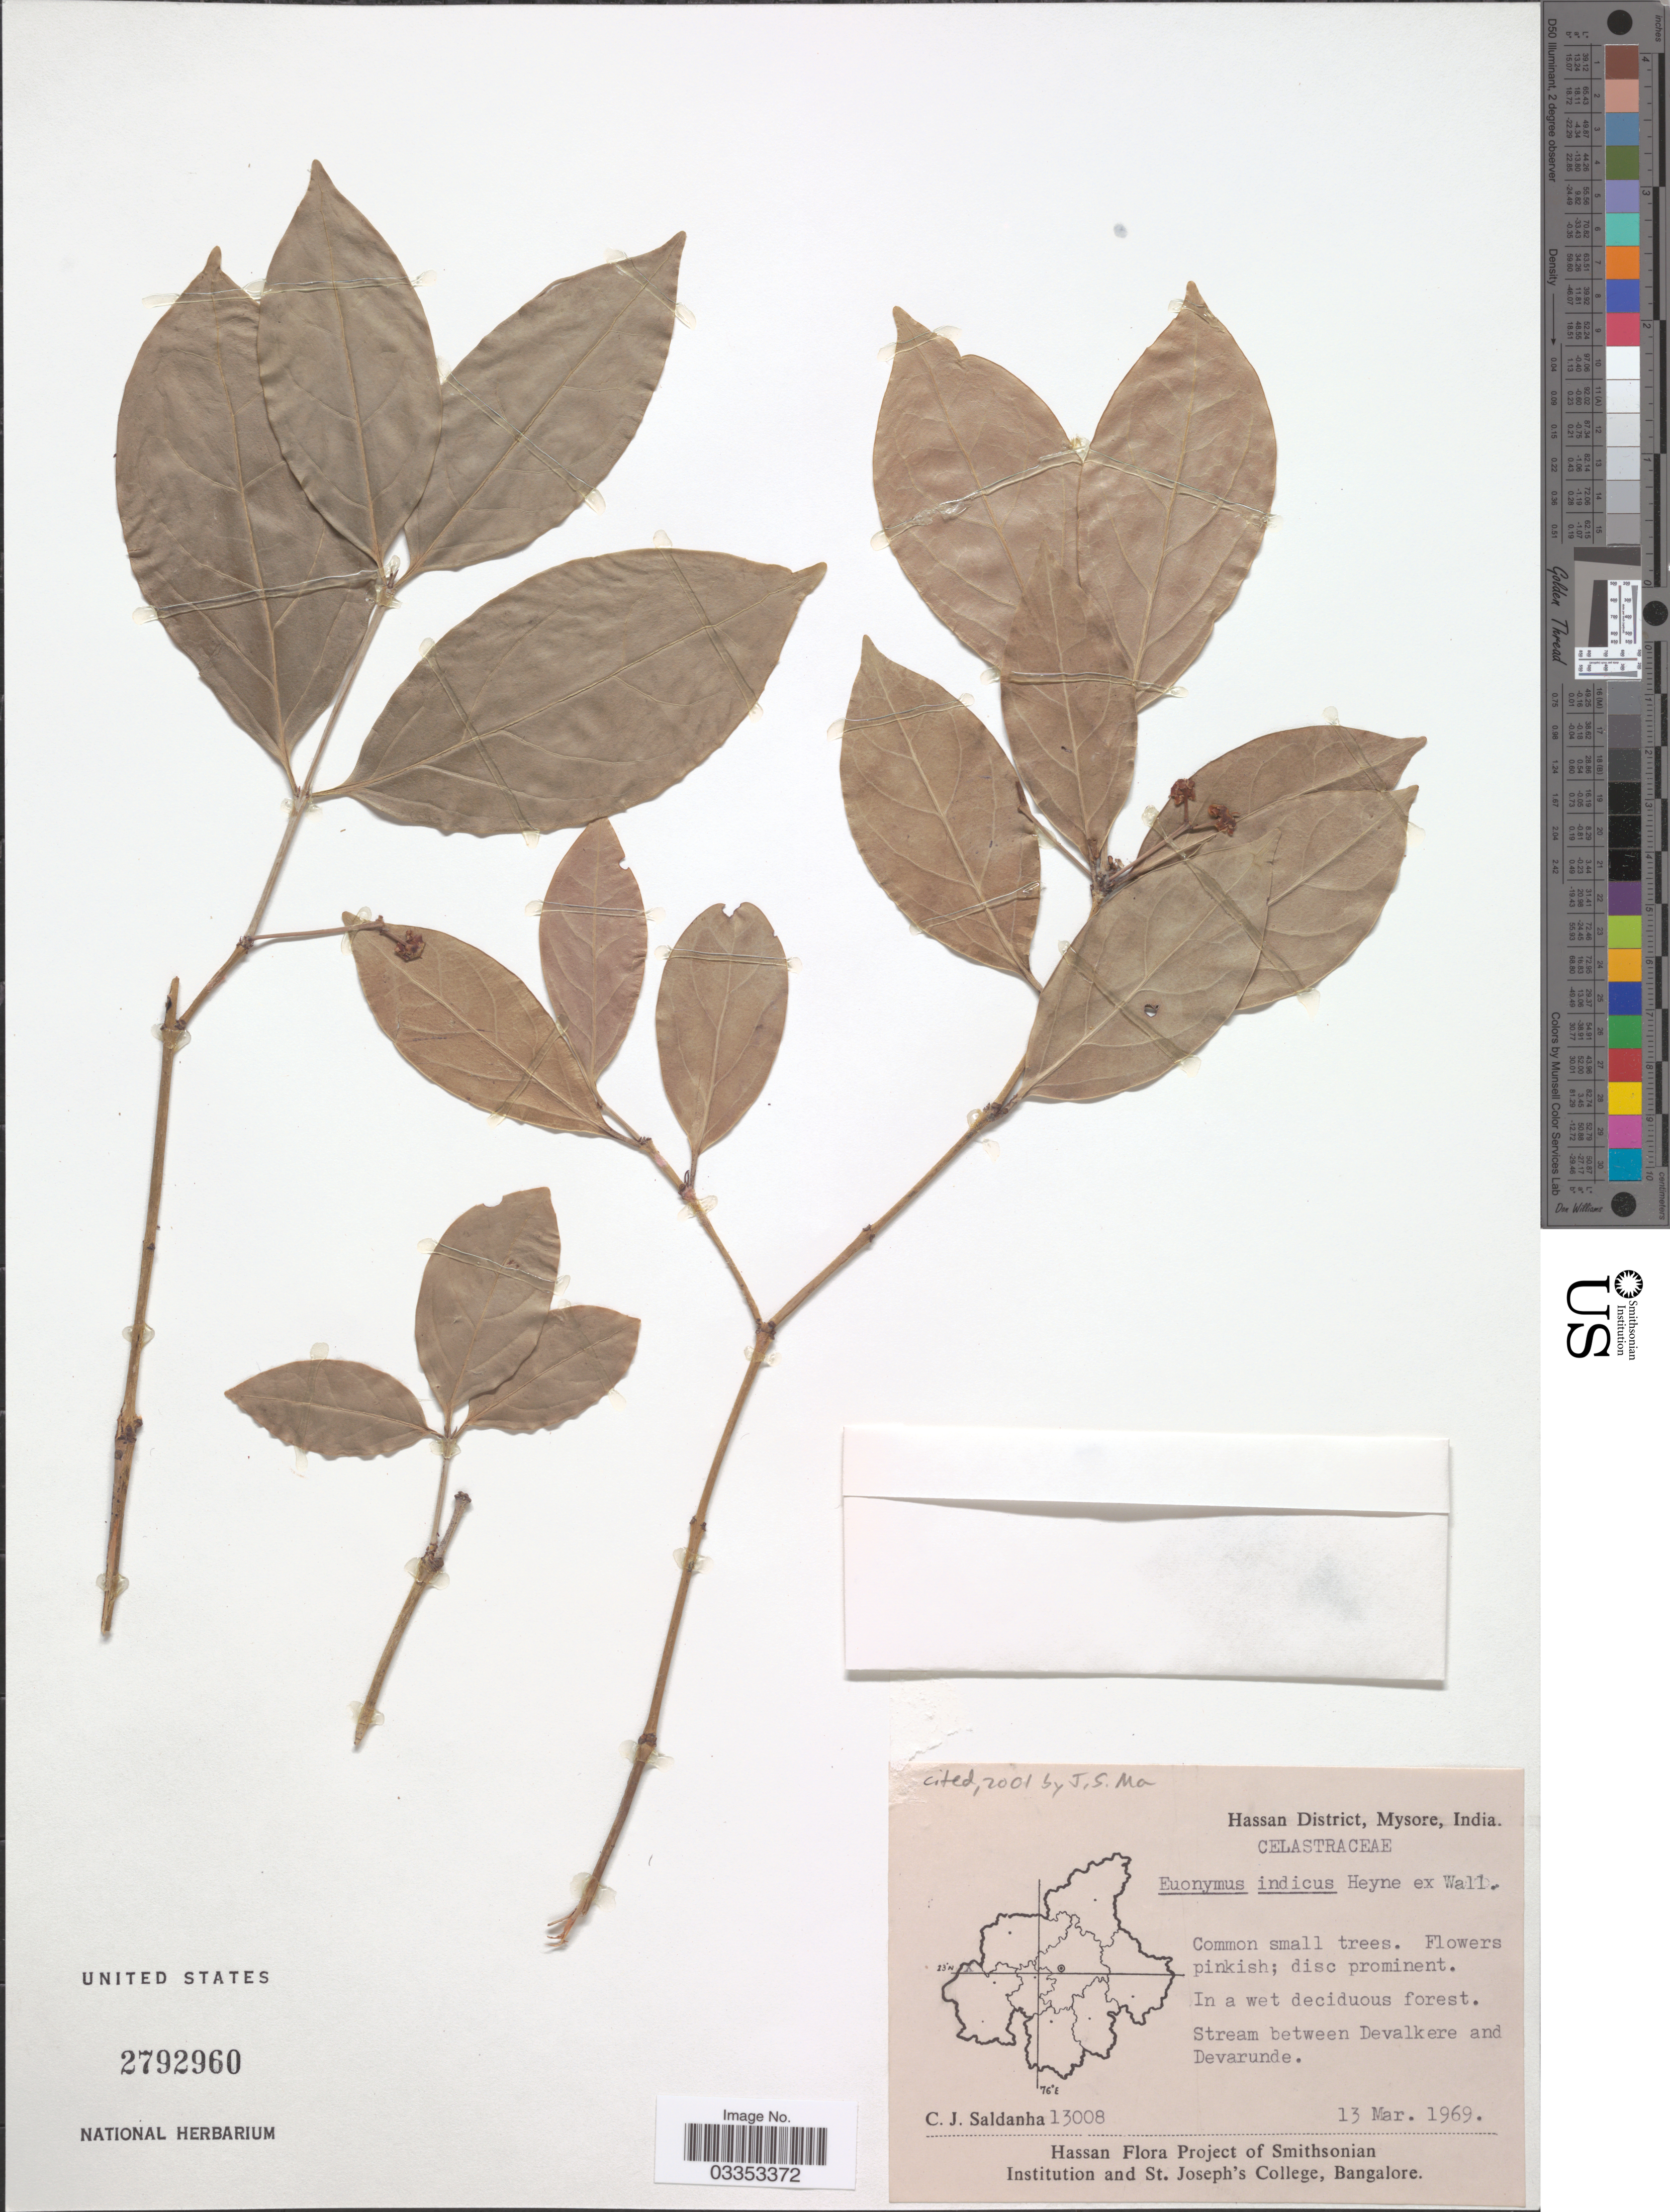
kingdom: Plantae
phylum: Tracheophyta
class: Magnoliopsida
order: Celastrales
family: Celastraceae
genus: Euonymus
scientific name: Euonymus indicus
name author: B. Heyne ex Wall.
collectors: C. J. Saldanha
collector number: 13008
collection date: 1969-03-13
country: India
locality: Hassan District, Mysore. Stream between Devalkere and Devarunde.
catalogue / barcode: US 2792960